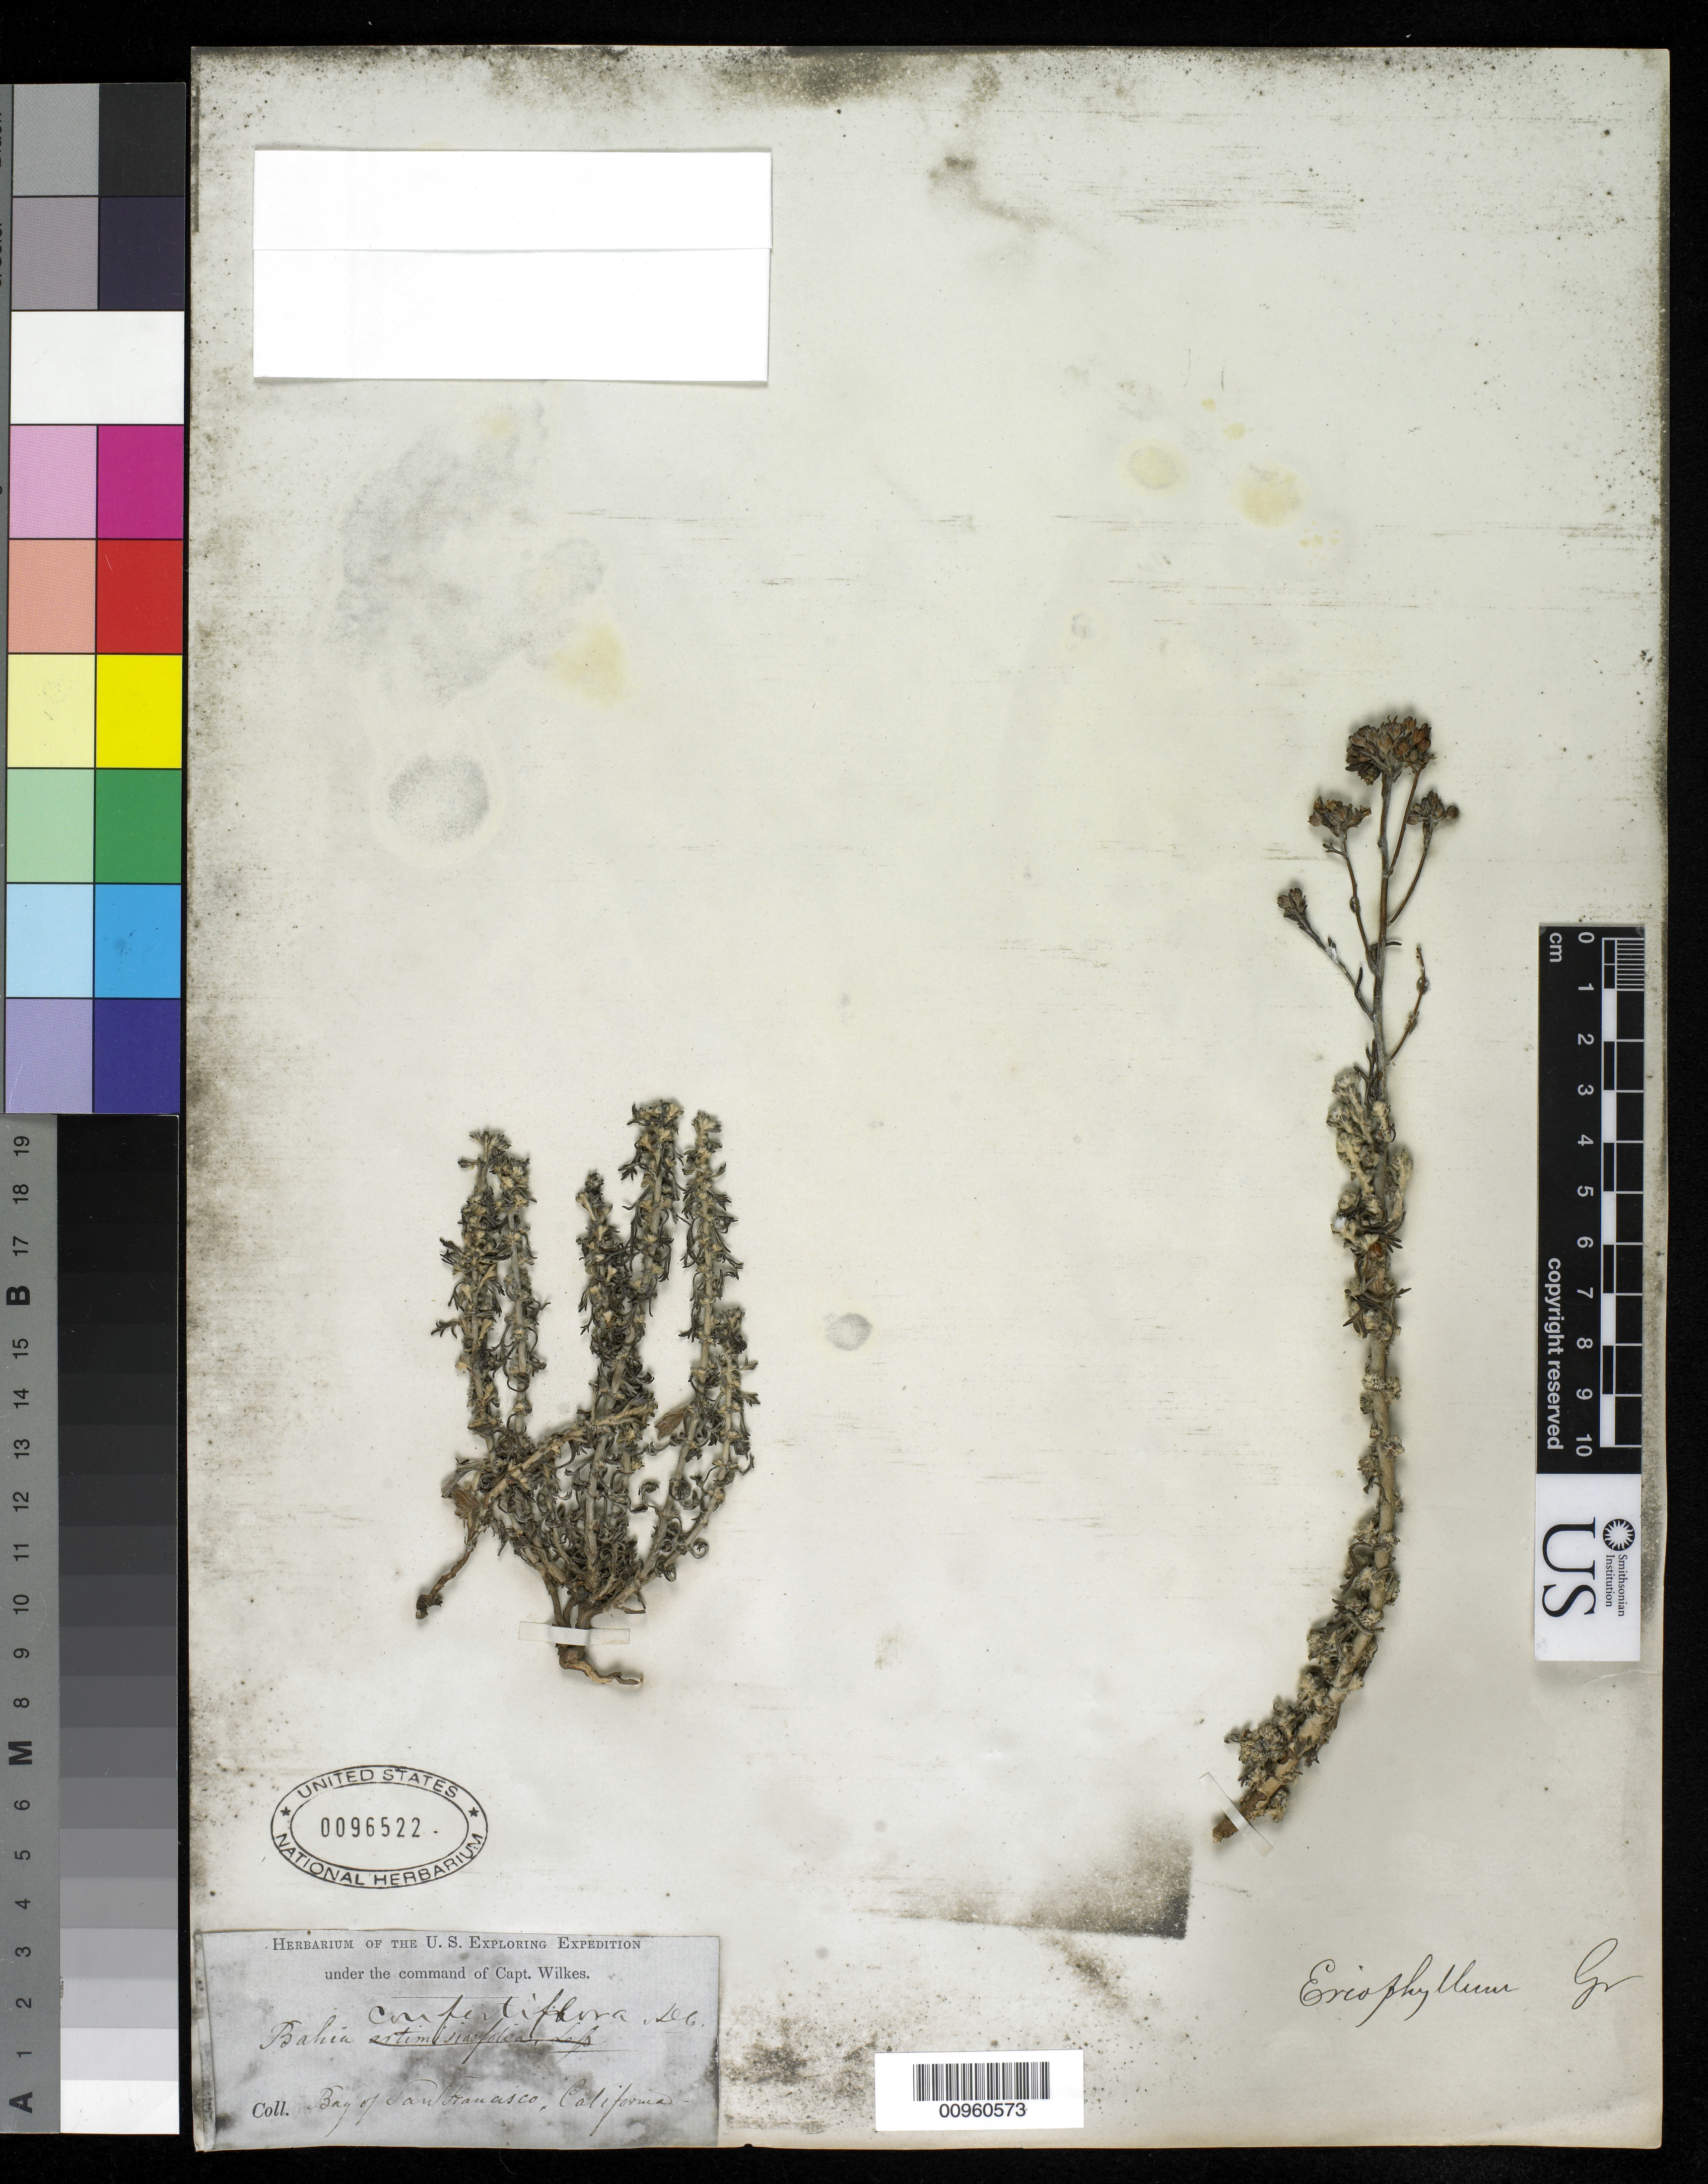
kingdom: Plantae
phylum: Tracheophyta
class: Magnoliopsida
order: Asterales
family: Asteraceae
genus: Eriophyllum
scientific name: Eriophyllum confertiflorum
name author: (DC.) A. Gray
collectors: Wilkes Explor. Exped.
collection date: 1838/1842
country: United States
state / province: California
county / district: San Francisco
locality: Bay of San Francisco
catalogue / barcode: US 96522